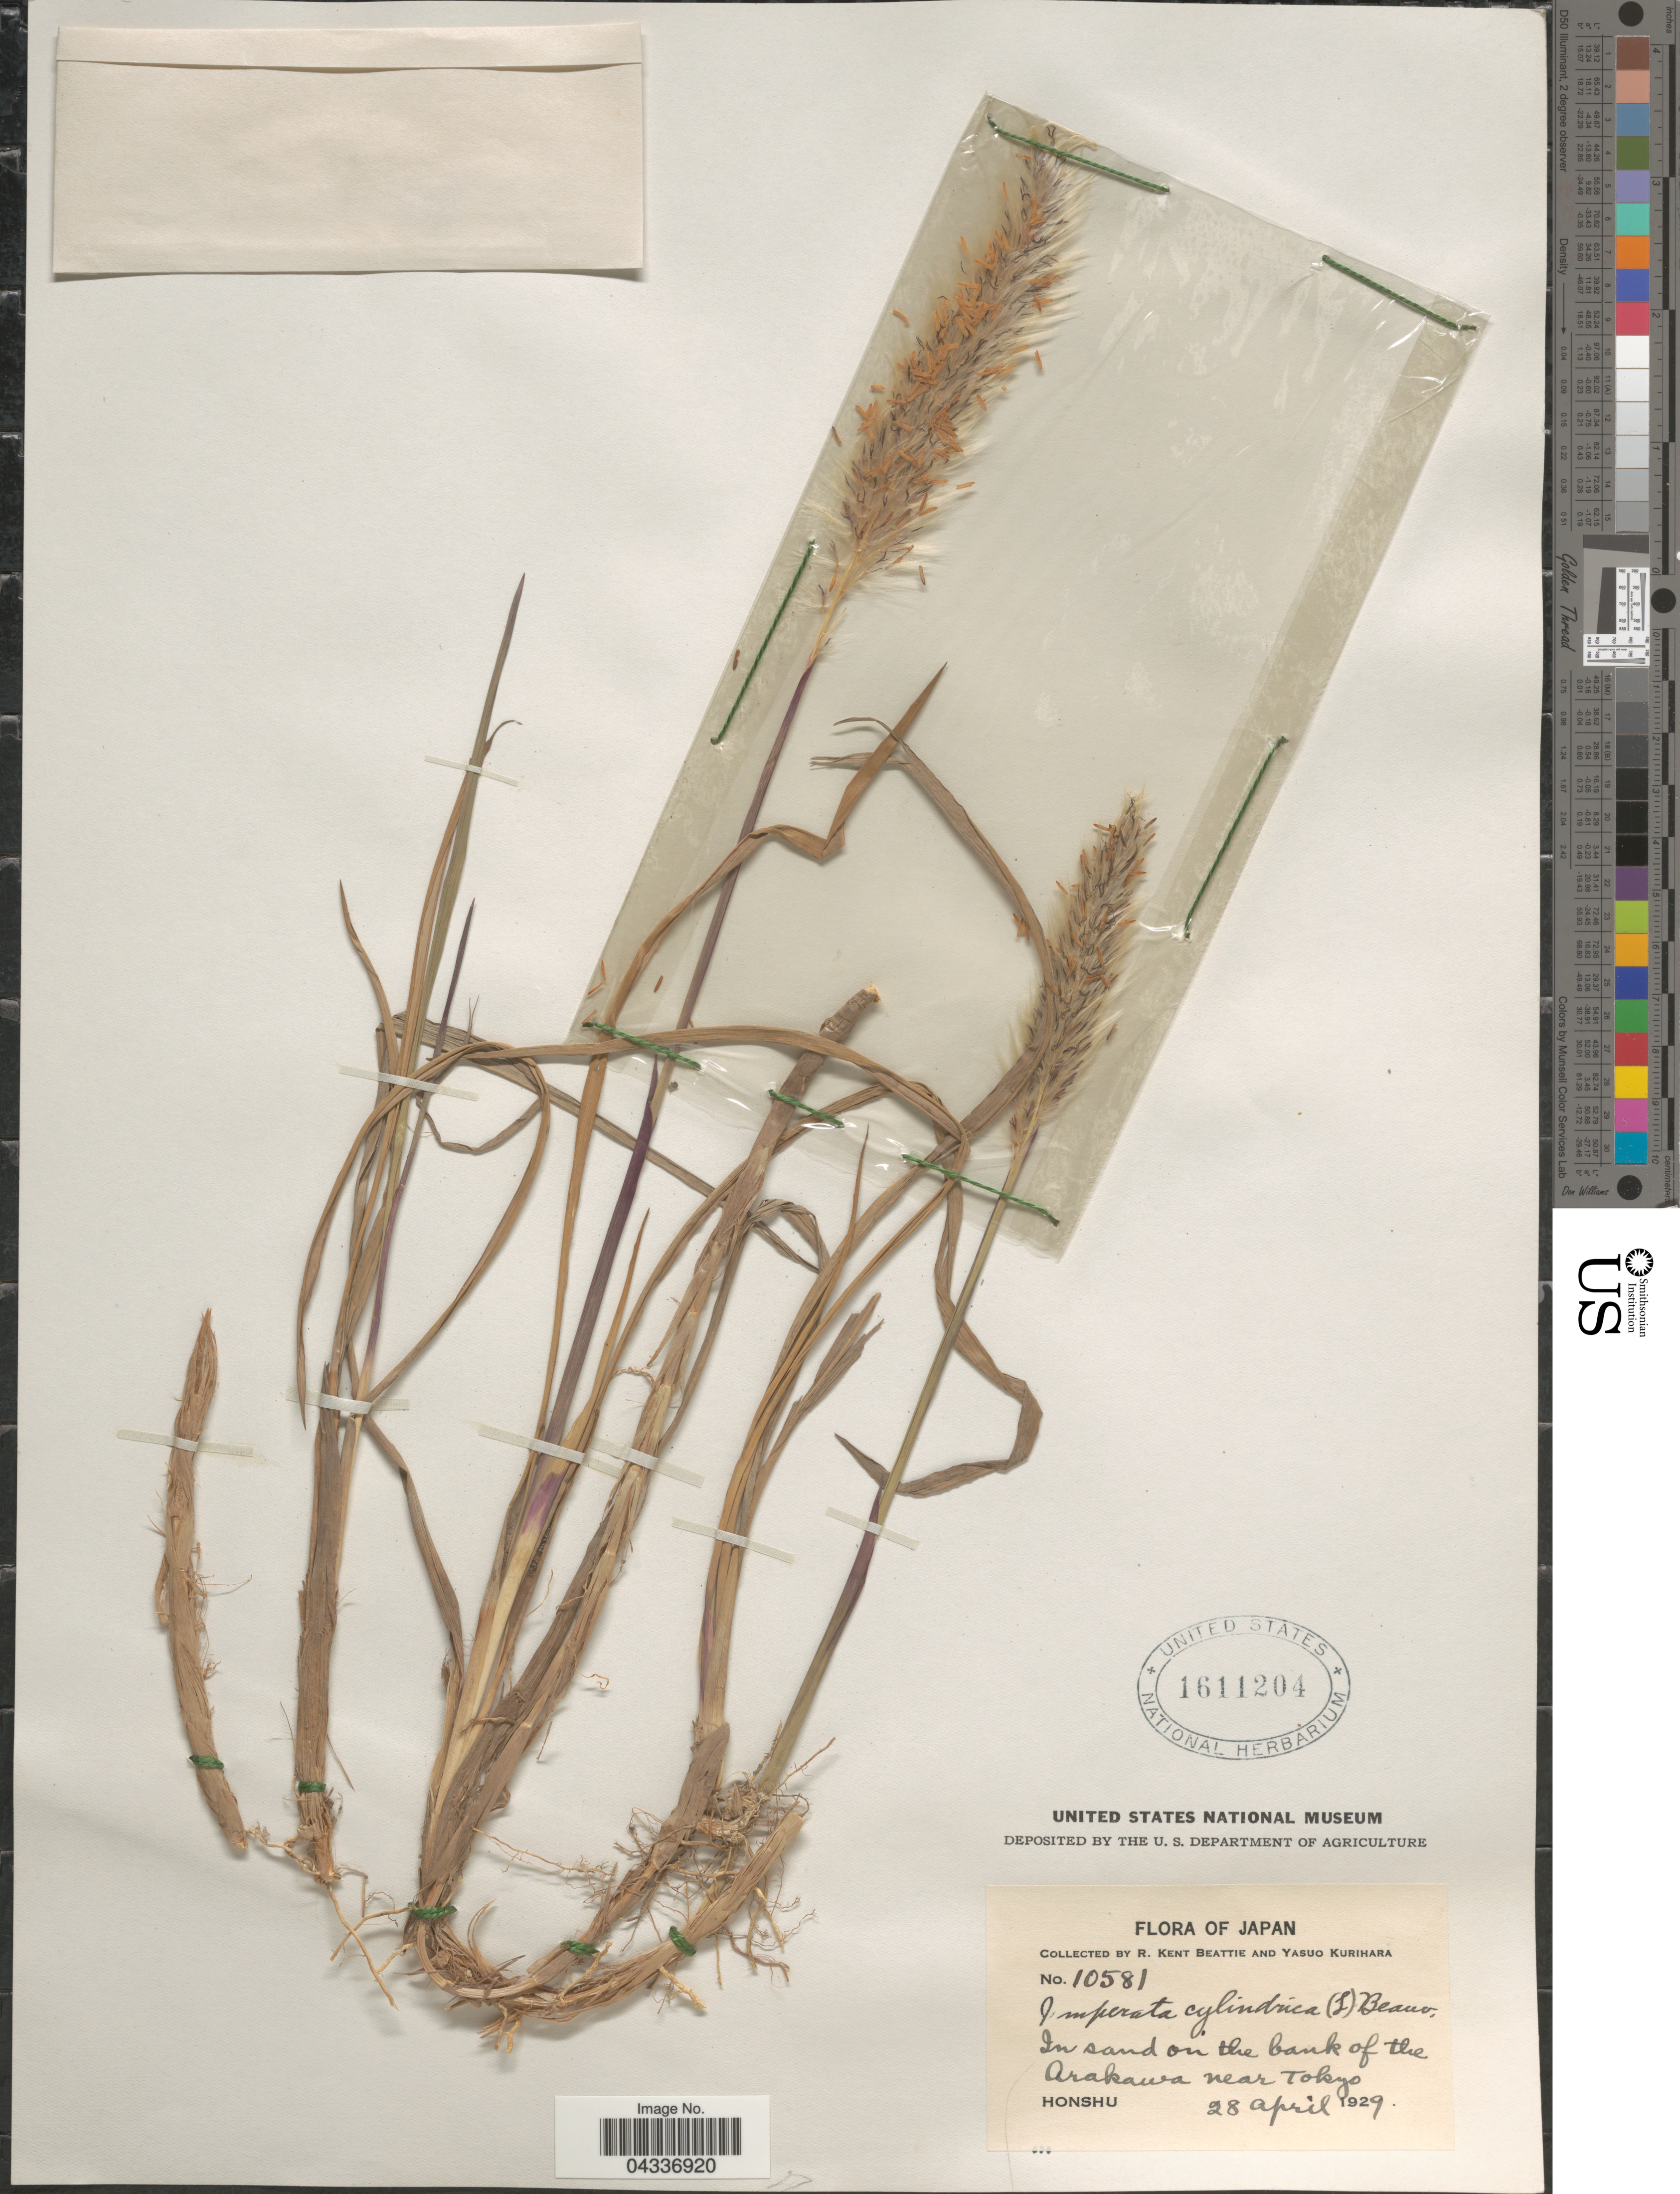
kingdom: Plantae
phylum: Tracheophyta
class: Liliopsida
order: Poales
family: Poaceae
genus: Imperata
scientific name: Imperata cylindrica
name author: (L.) P. Beauv.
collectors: R. K. Beattie & Y. Kurihara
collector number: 10581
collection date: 1929-04-28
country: Japan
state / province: Tokyo, Federal City of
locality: In sand on the bank of the Arakawa near Tokyo. Honshu.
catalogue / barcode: US 1611204